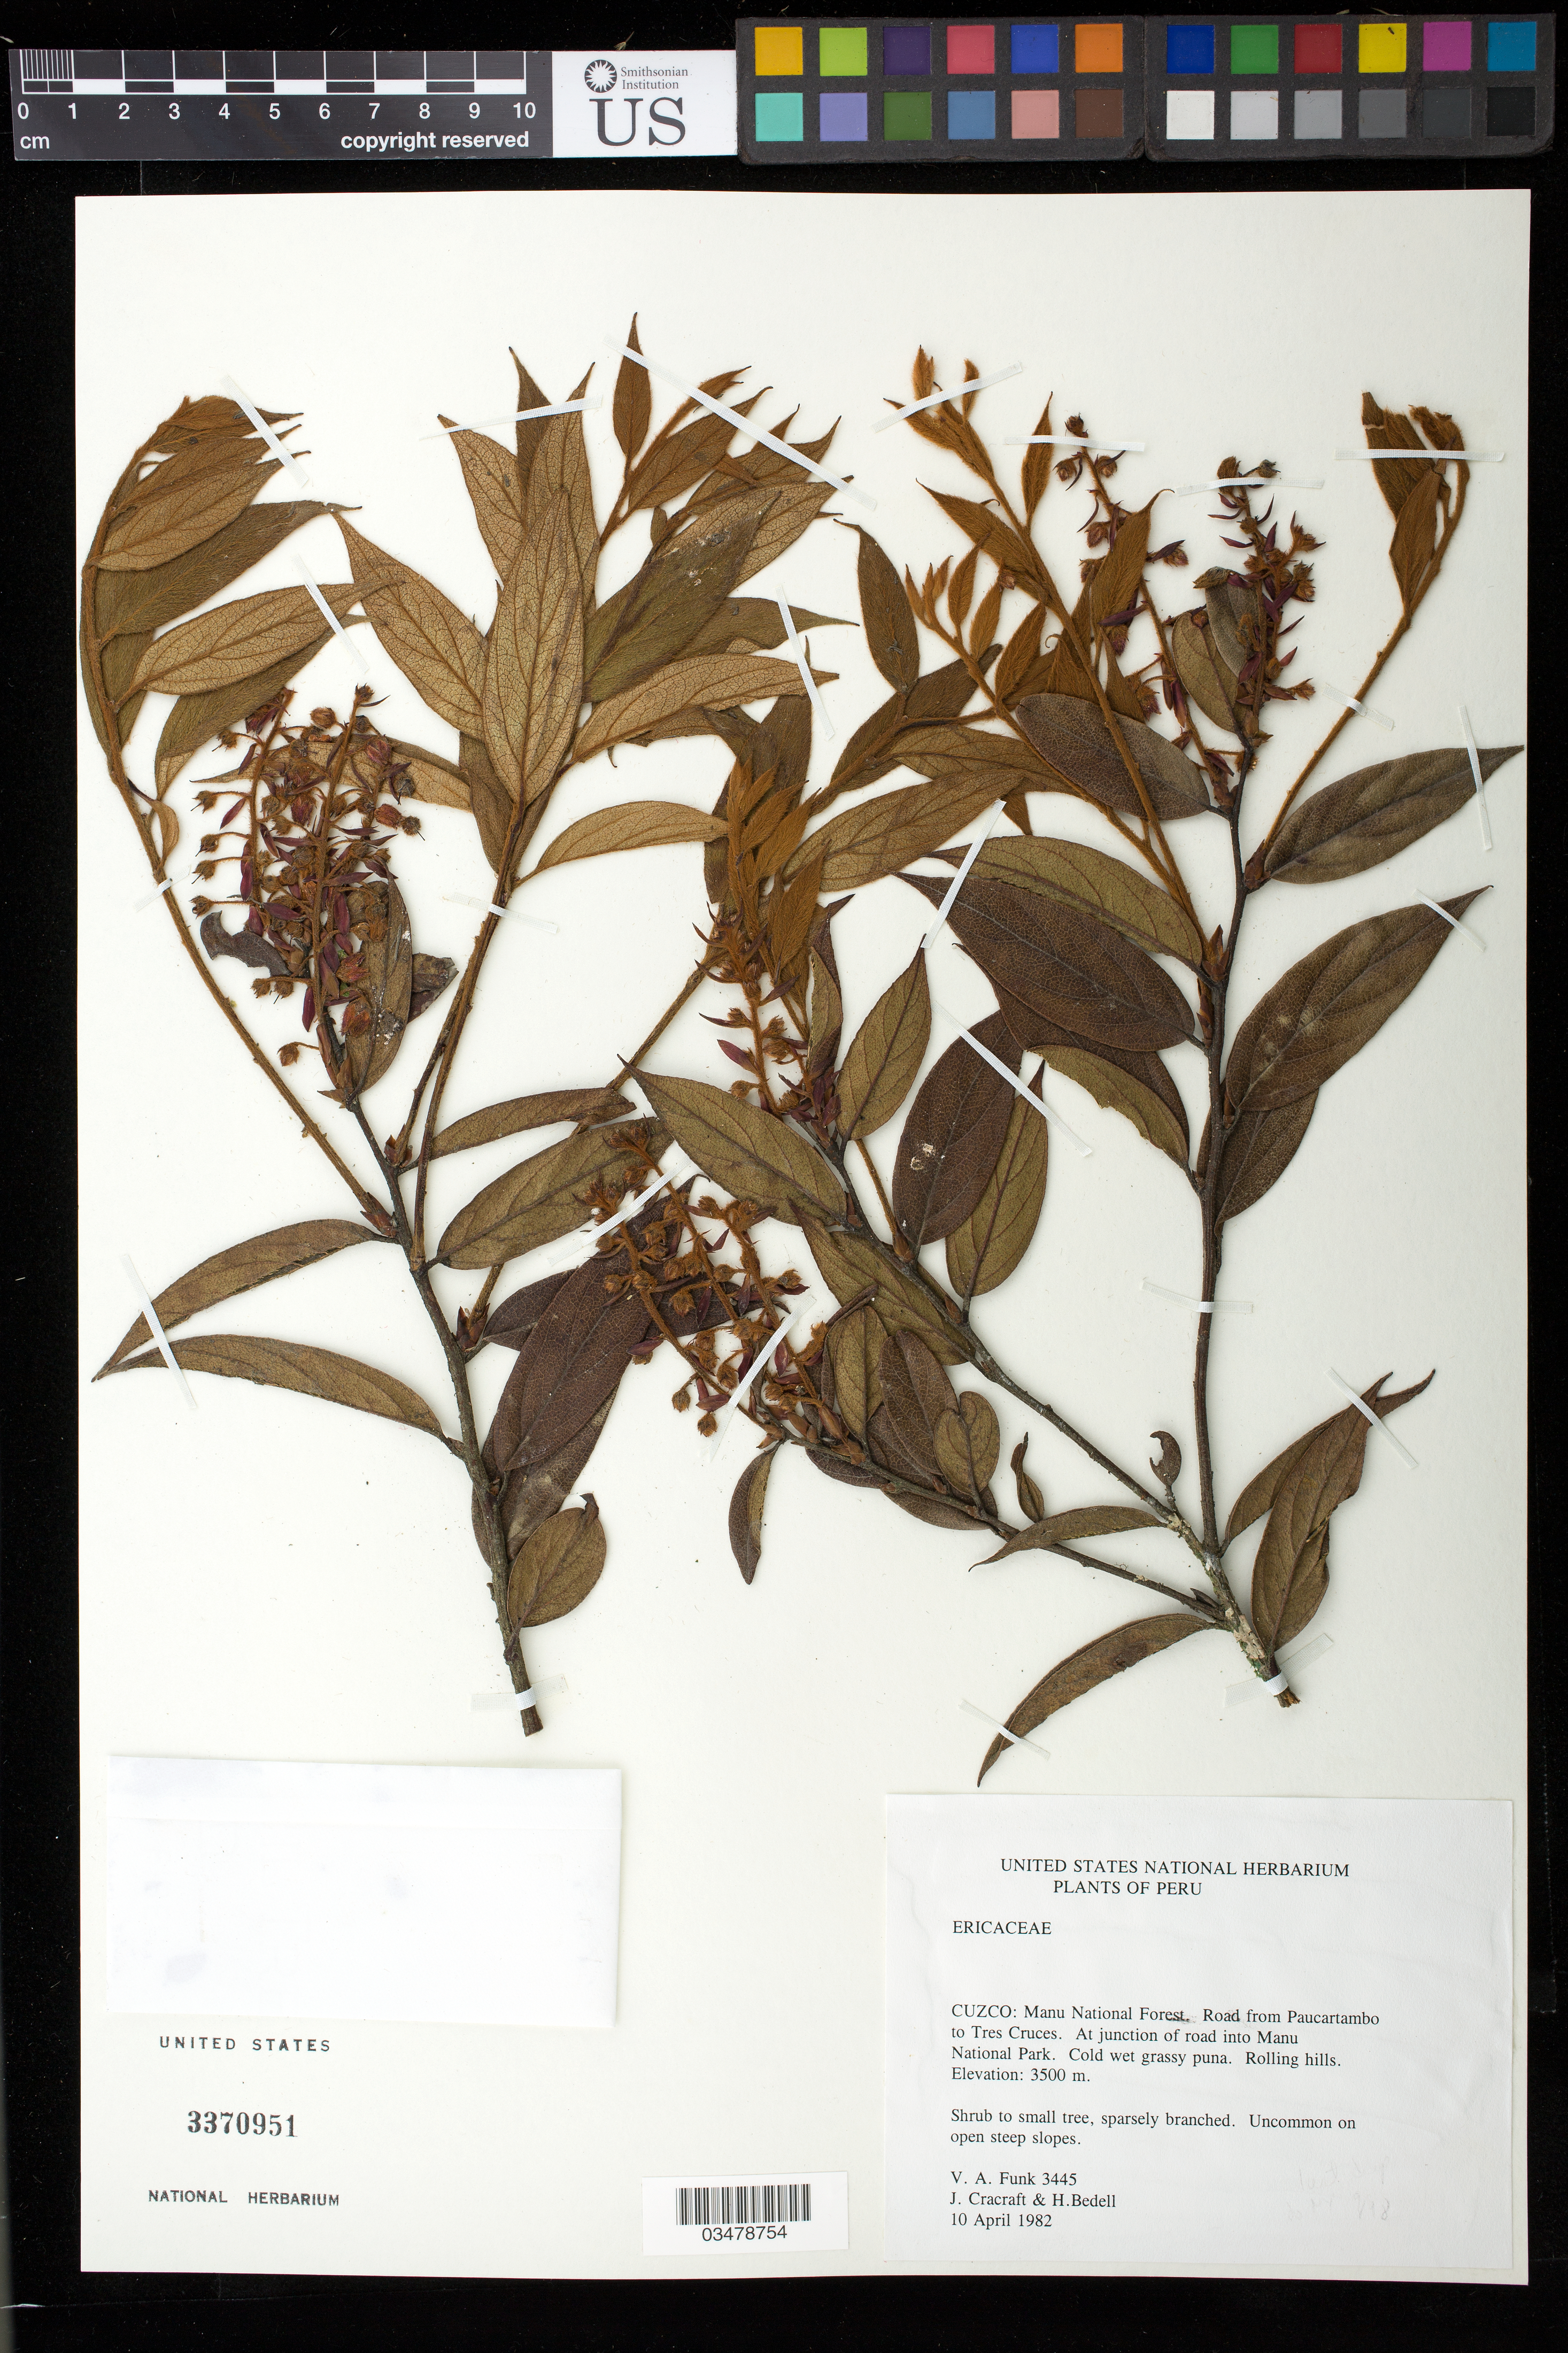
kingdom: Plantae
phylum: Tracheophyta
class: Magnoliopsida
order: Ericales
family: Ericaceae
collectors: V. Funk, J. L. Cracraft & H. G. Bedell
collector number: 3445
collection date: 1982-04-10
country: Peru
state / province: Cusco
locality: Manu National Forest. Road from Paucartambo to Tres Cruces. At junction of main road into Manu National Park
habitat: Cold wet grassy puna; rolling hills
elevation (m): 3500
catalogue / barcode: US 3370951